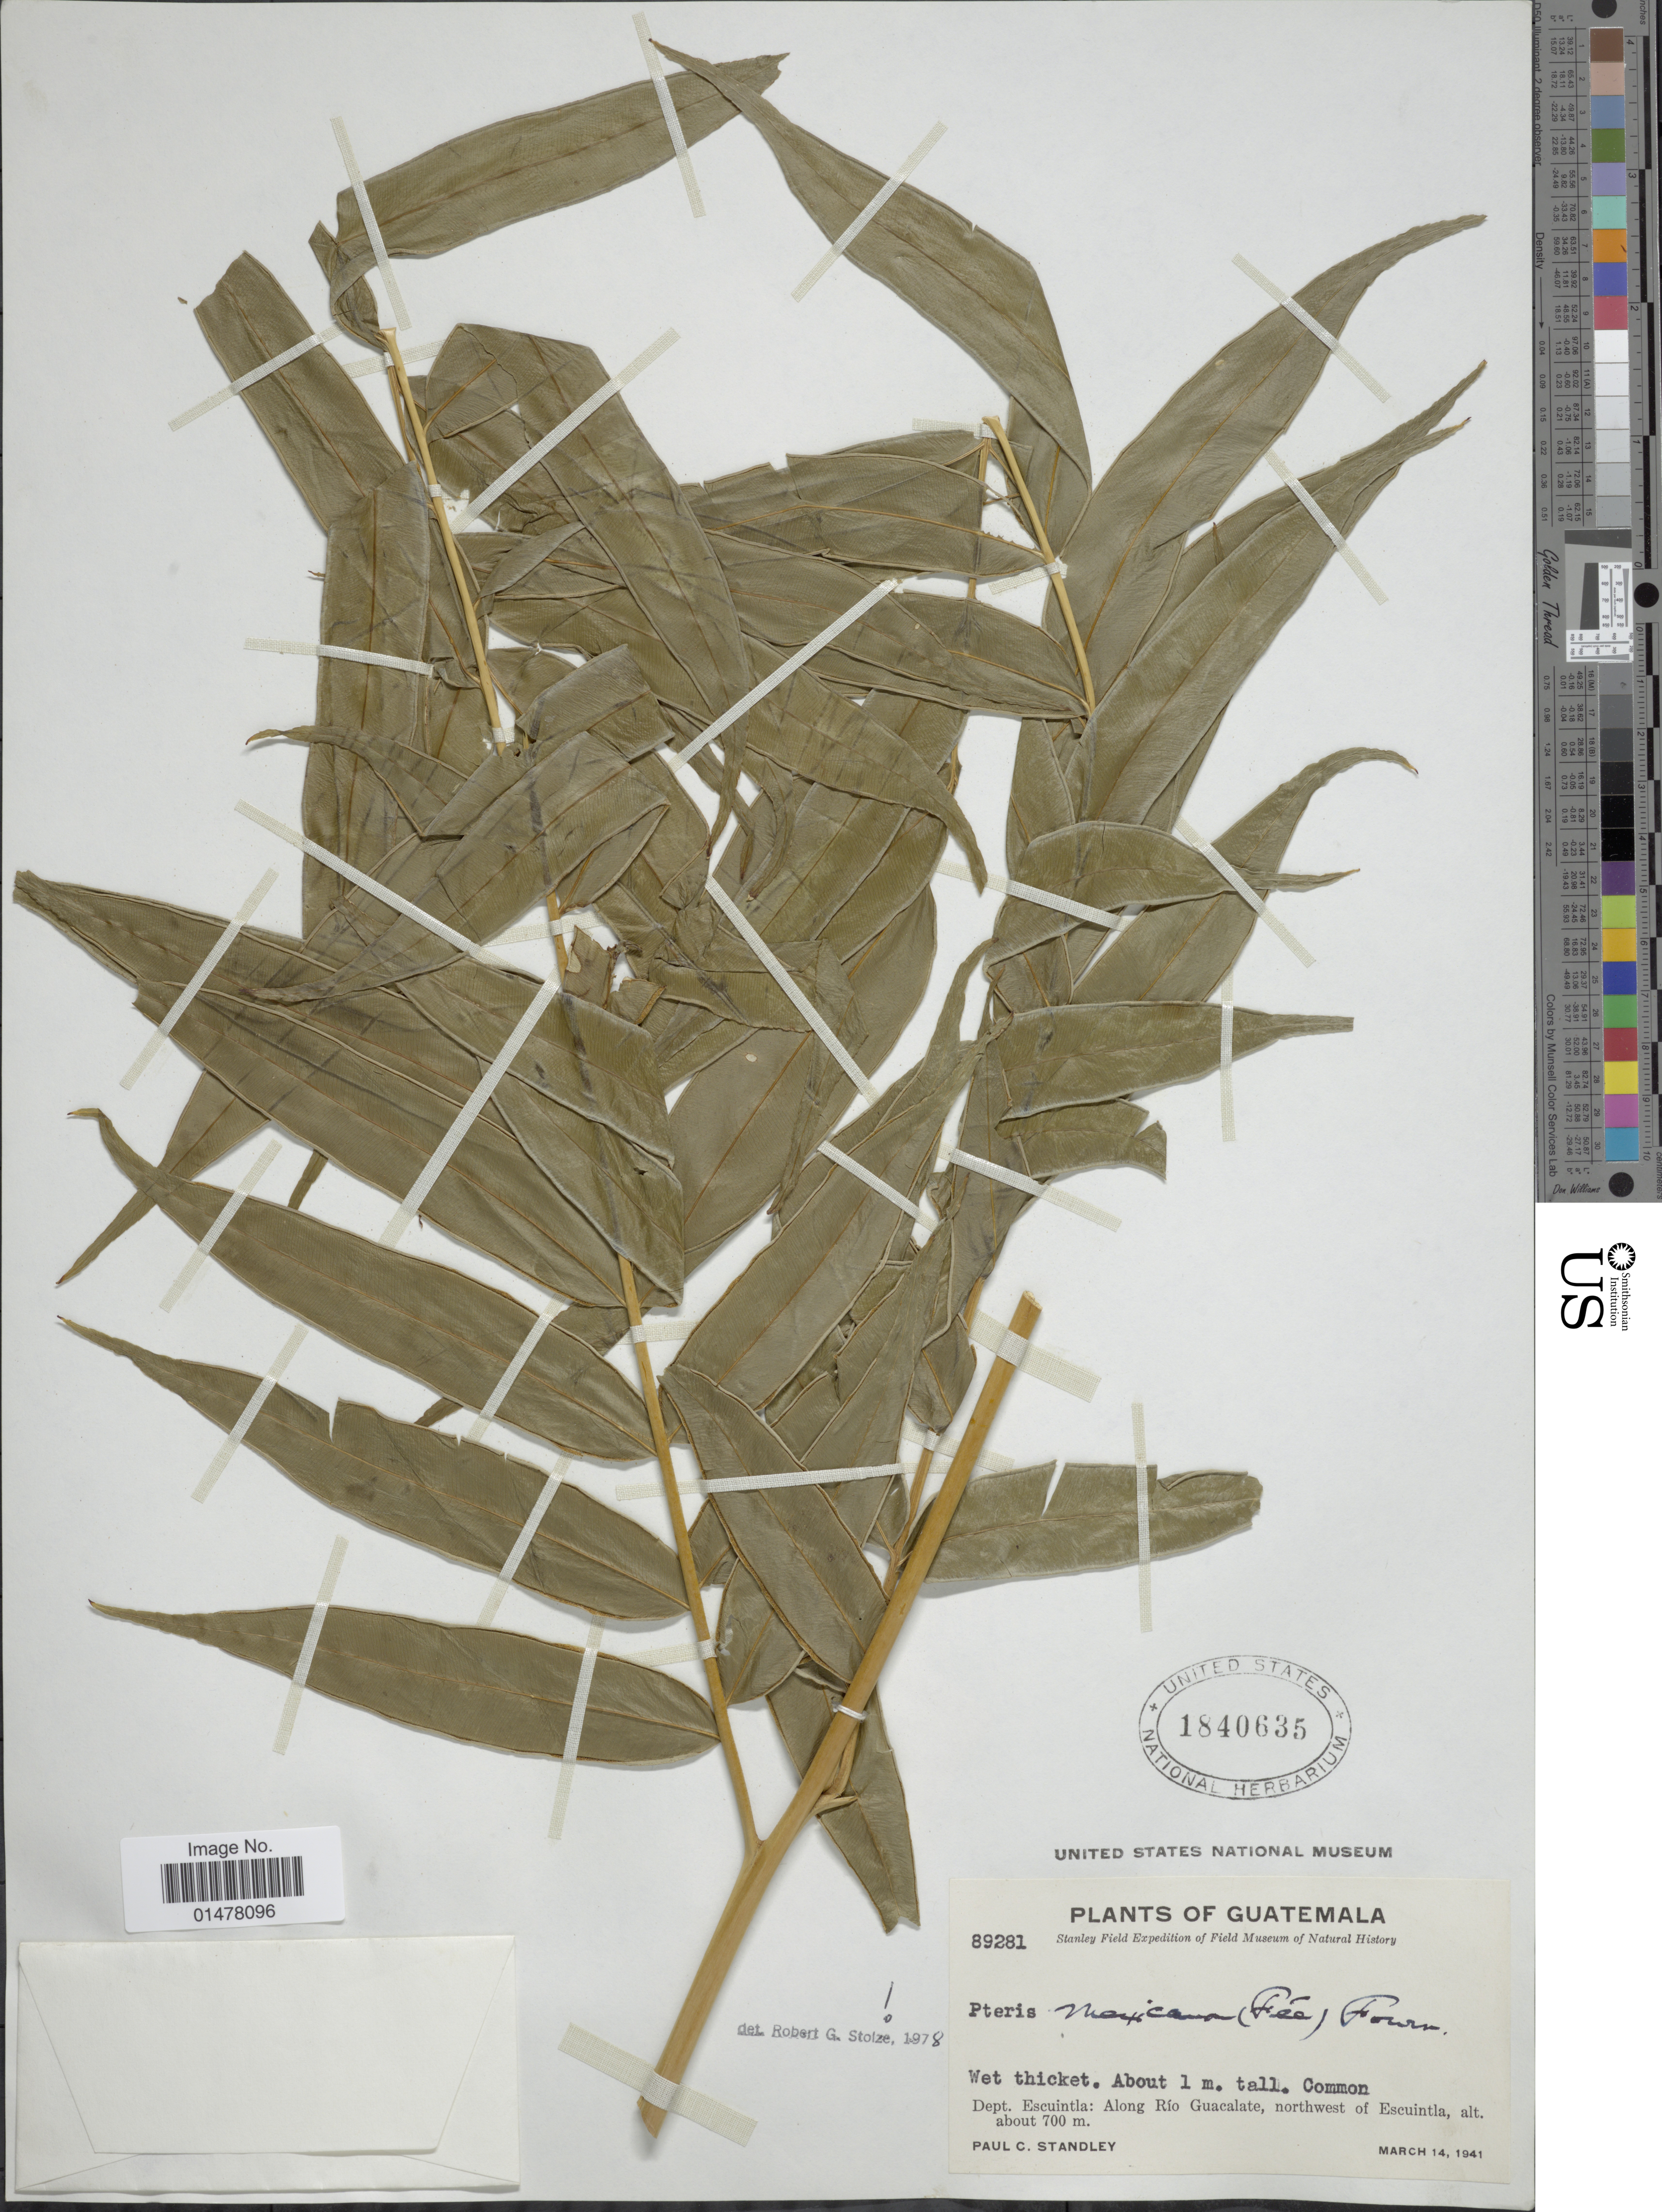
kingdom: Plantae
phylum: Tracheophyta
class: Polypodiopsida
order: Polypodiales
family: Pteridaceae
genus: Pteris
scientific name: Pteris pulchra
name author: Schltdl. & Cham.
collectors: P. C. Standley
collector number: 89281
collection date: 1941-03-14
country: Guatemala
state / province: Escuintla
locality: Plants of Guatemala, Dept. Escuintla: along Rio Guacalate, northwest of Escuintla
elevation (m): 700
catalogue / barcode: US 1840635